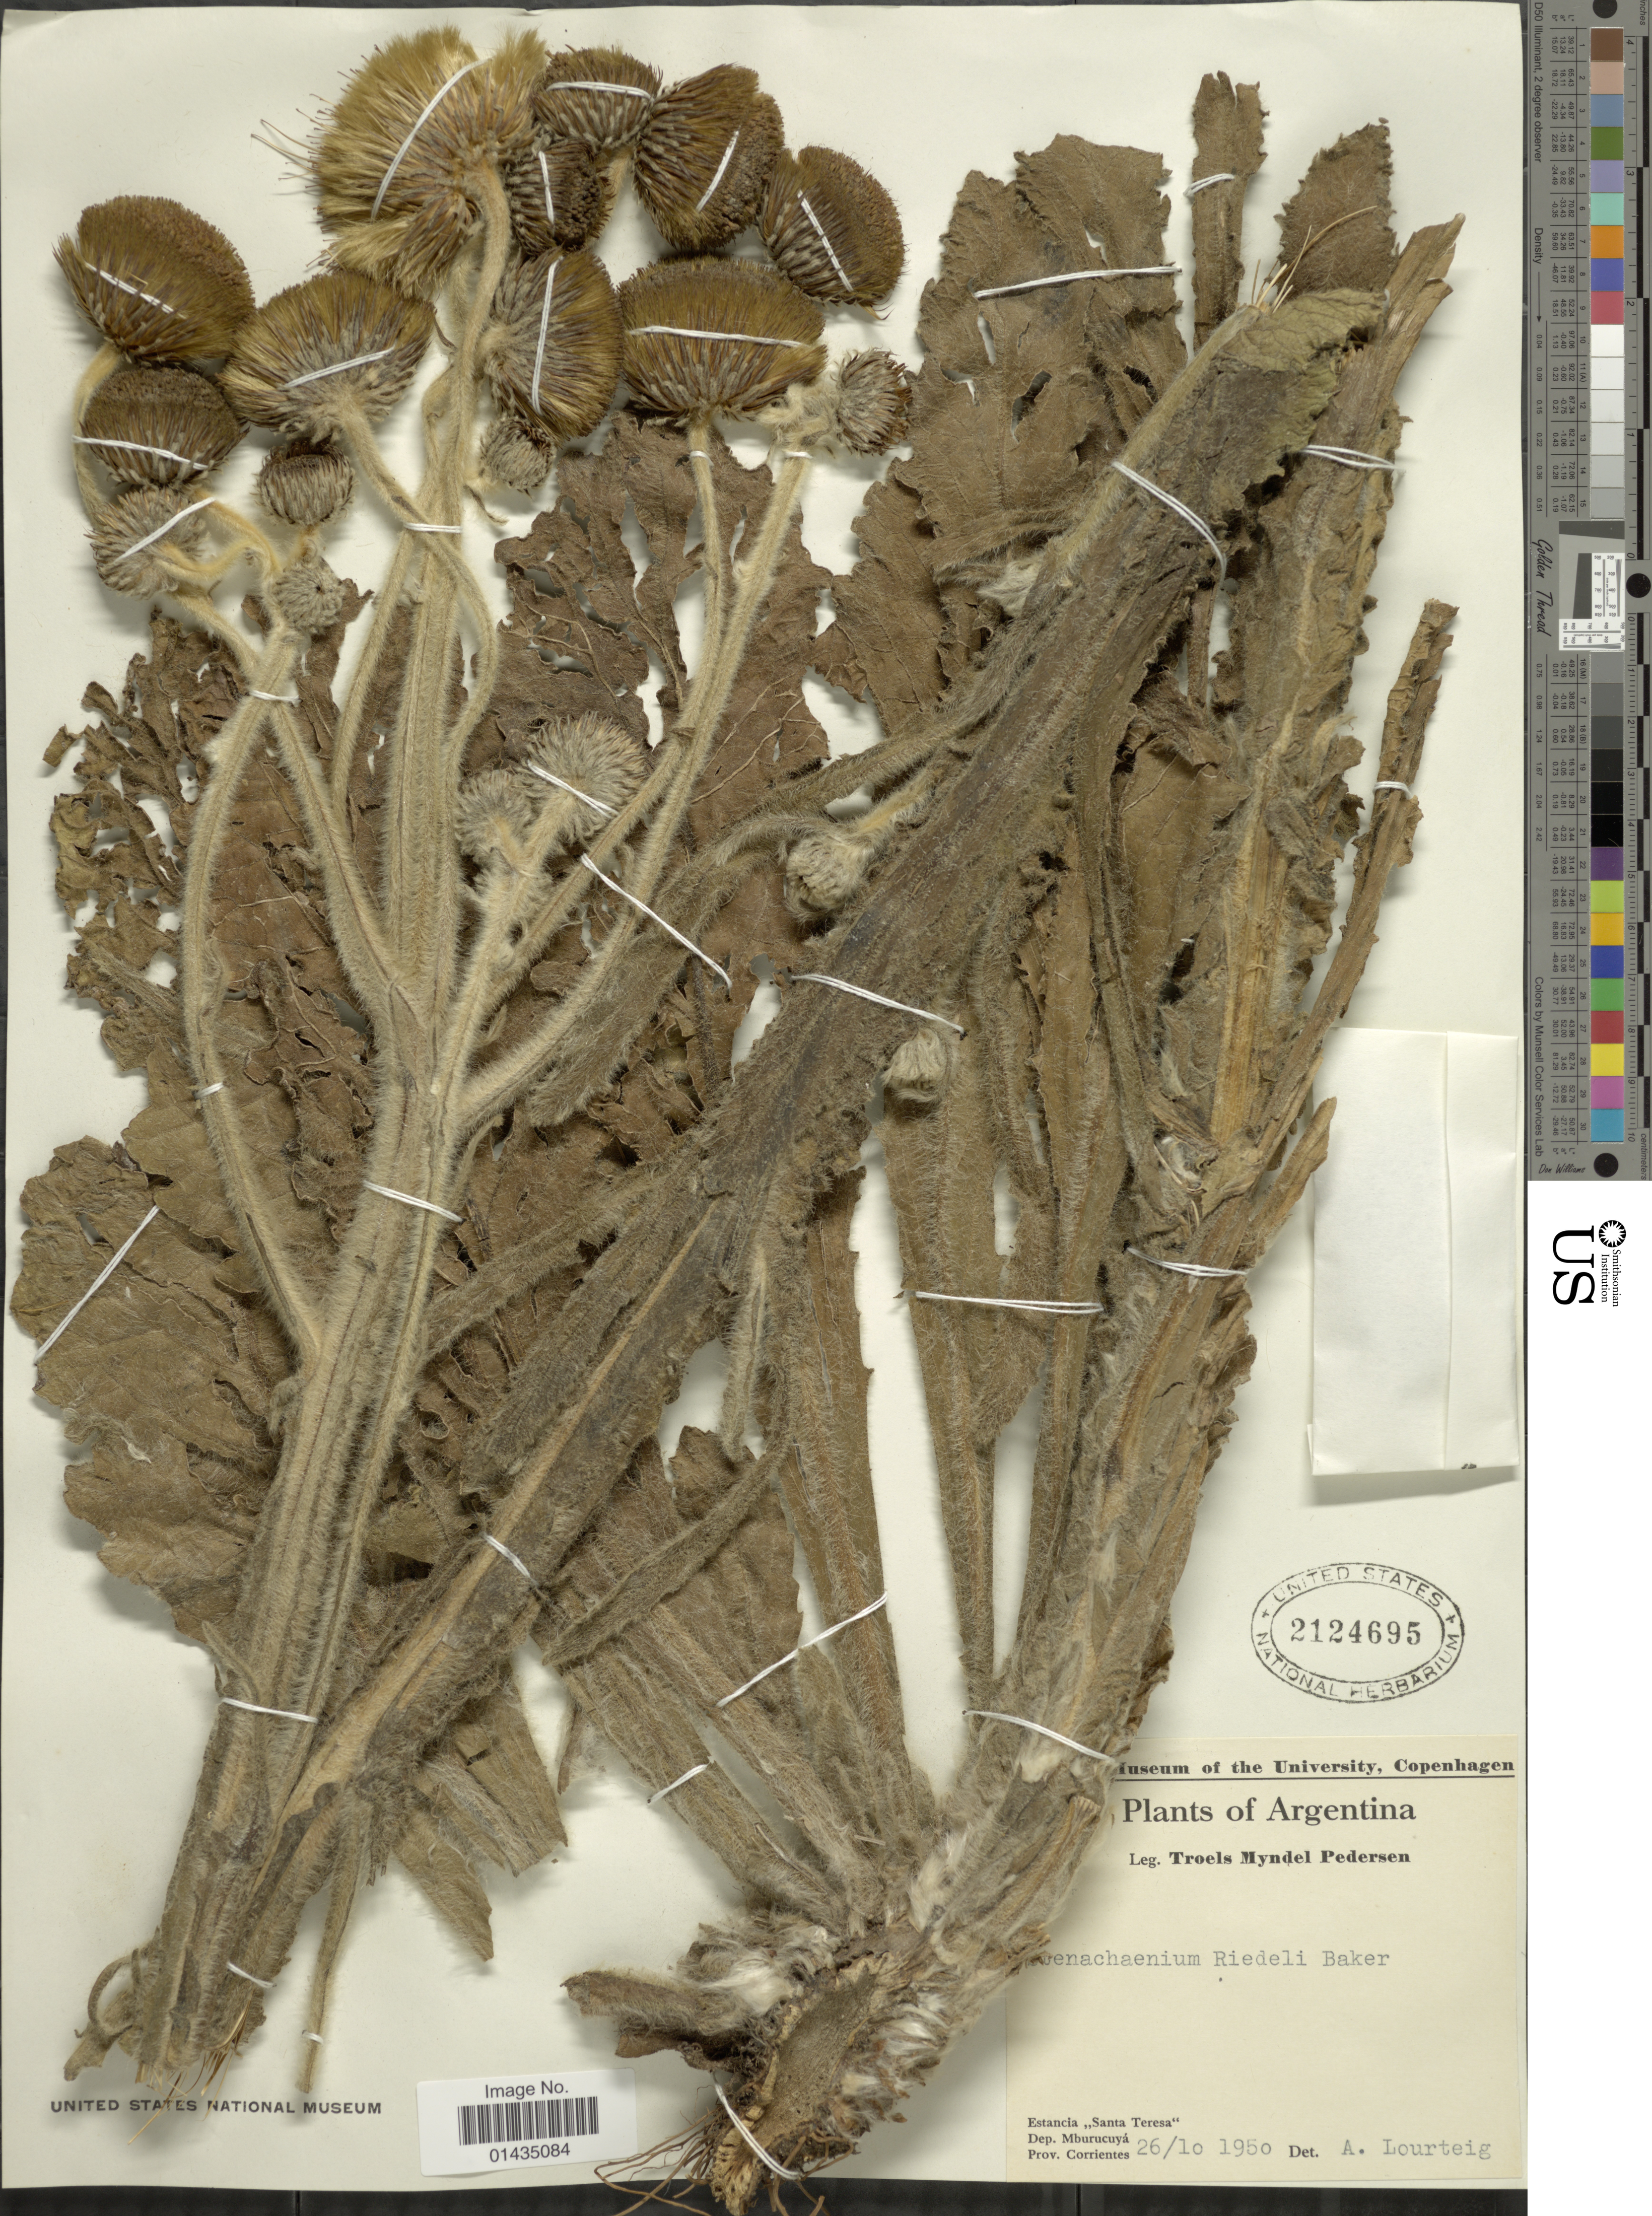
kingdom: Plantae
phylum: Tracheophyta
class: Magnoliopsida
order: Asterales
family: Asteraceae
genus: Stenachaenium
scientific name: Stenachaenium riedelli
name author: Baker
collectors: T. Pederson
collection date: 1950-10-26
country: Argentina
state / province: Corrientes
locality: Estancia Santa Teresa, Dep. Mburucuyá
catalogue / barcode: US 2124695